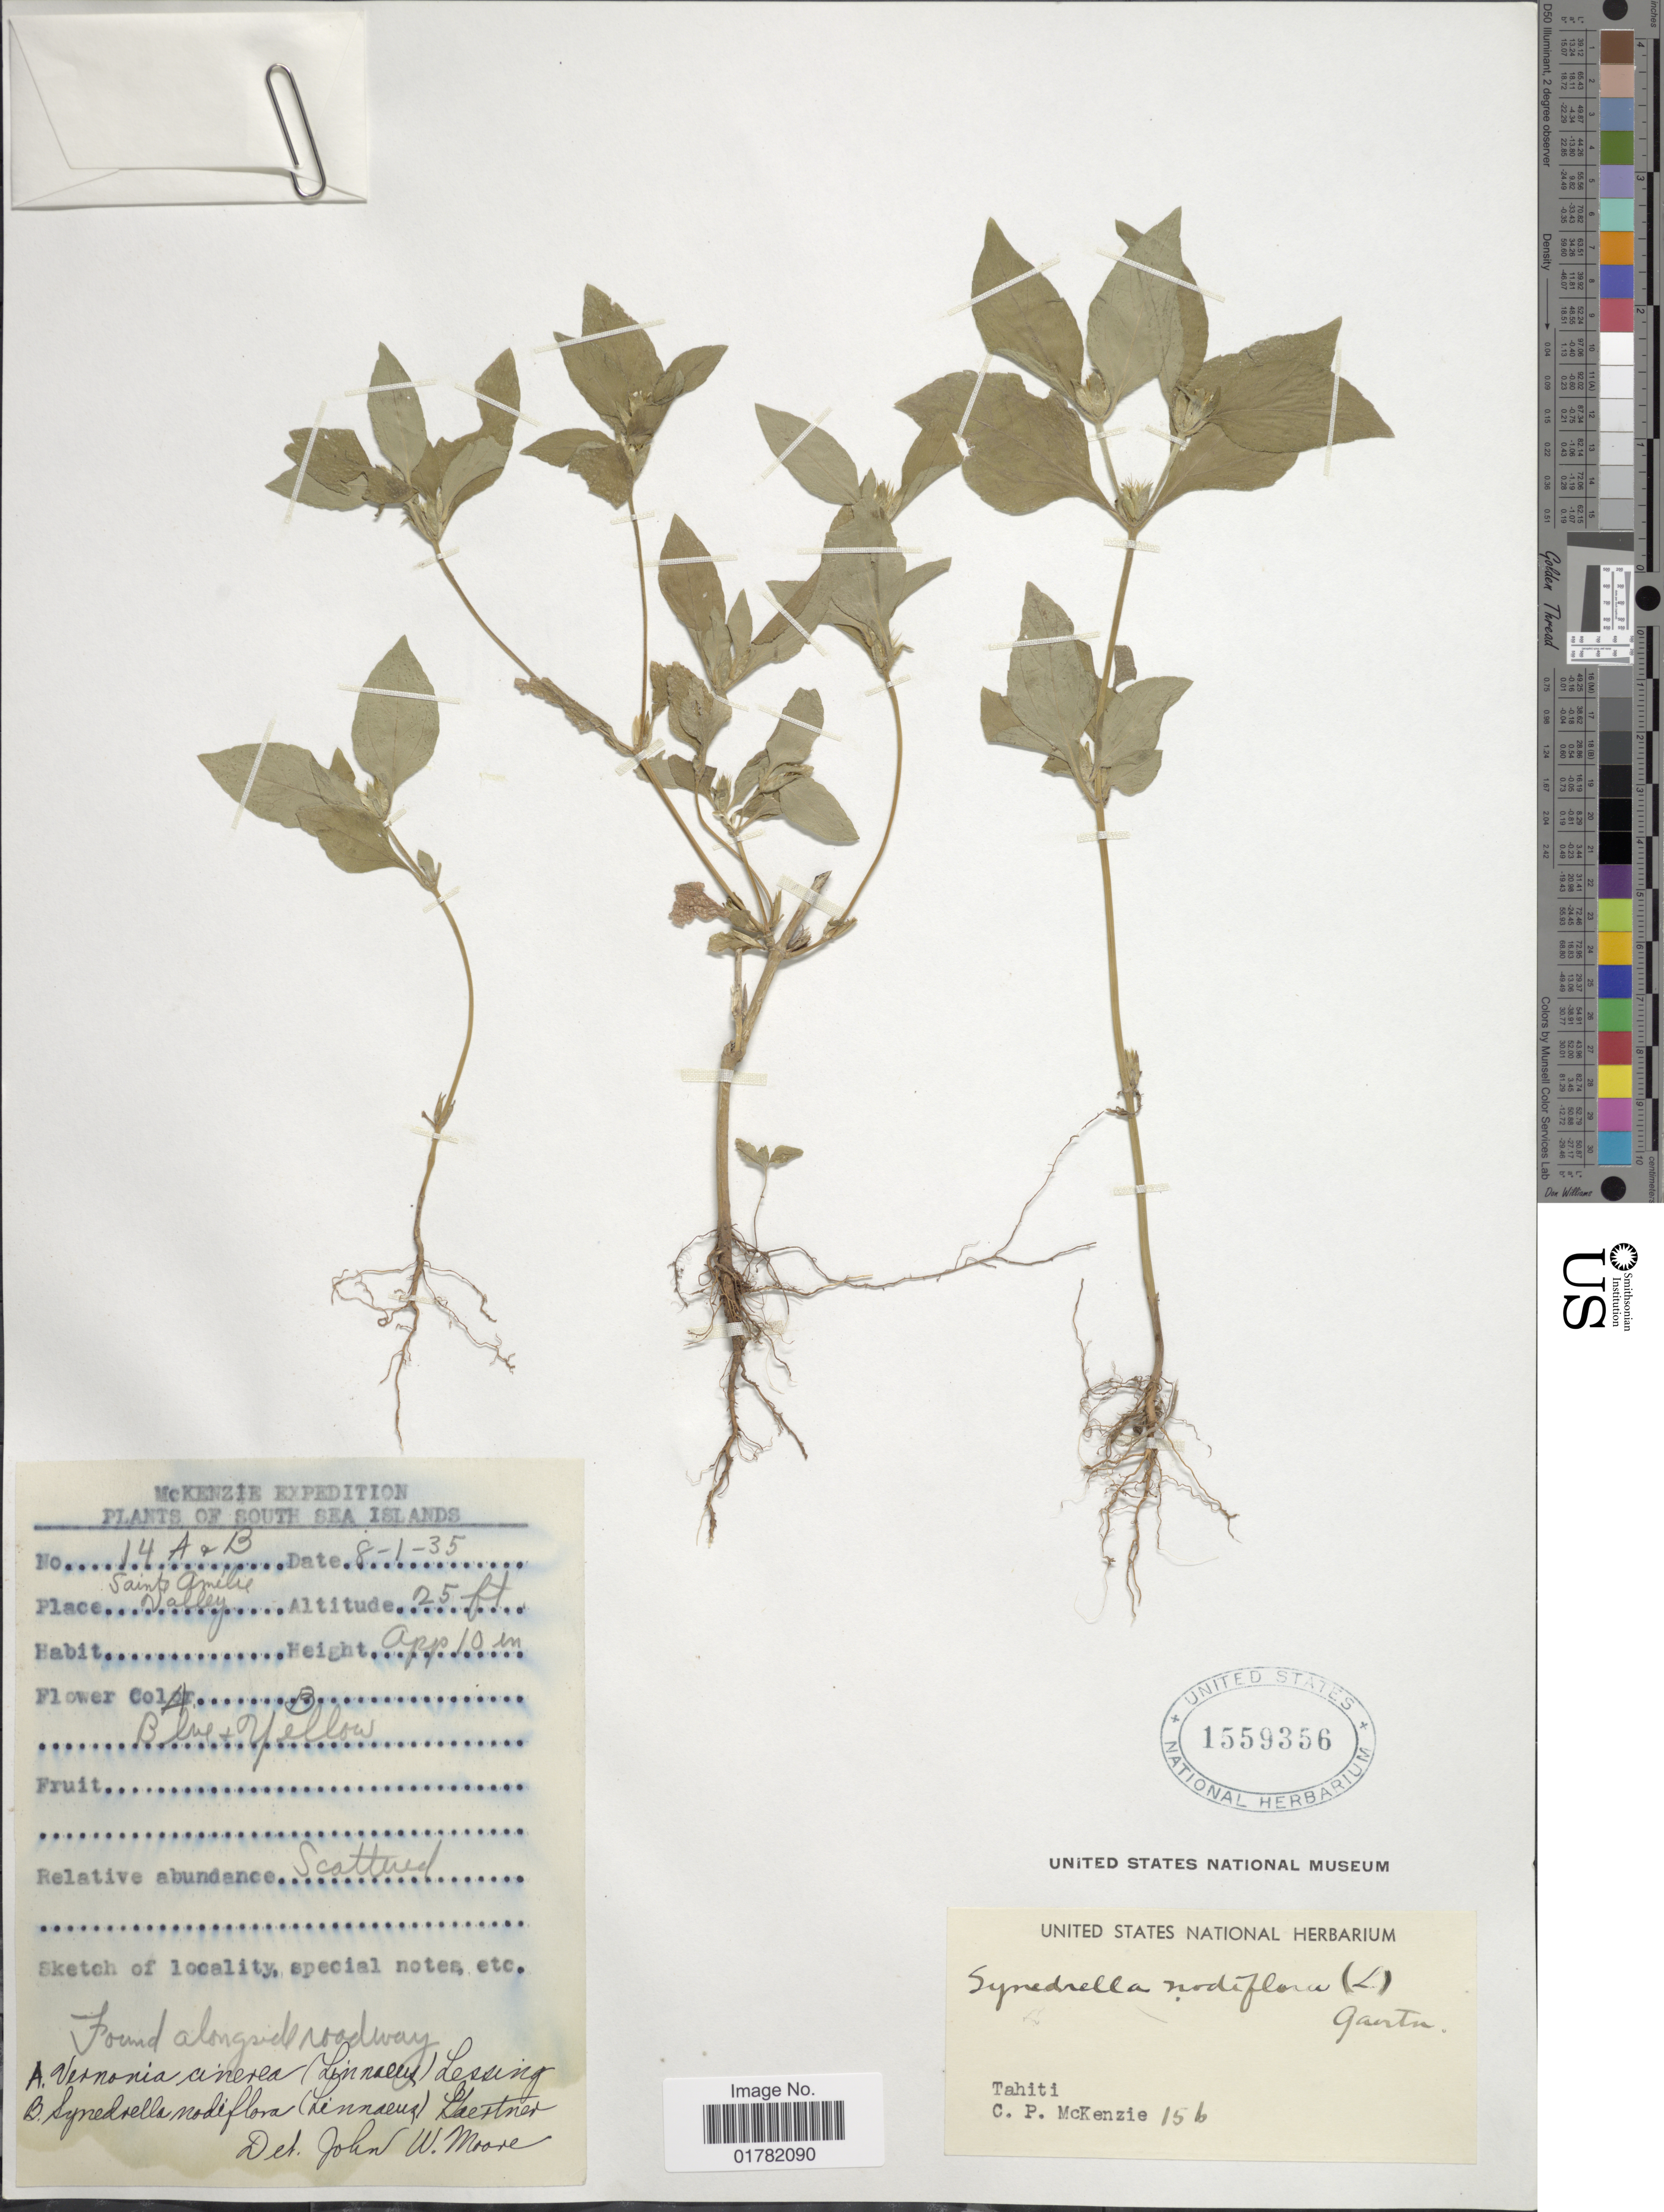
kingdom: Plantae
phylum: Tracheophyta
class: Magnoliopsida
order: Asterales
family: Asteraceae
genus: Synedrella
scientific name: Synedrella nodiflora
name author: (L.) Gaertn.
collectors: C. Mckenzie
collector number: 156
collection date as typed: Transcribed d/m/y: 8/1/35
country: French Polynesia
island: Tahiti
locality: Tahiti, South Sea Islands, Santo A [illegible text] Valley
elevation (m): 8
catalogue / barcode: US 1559356